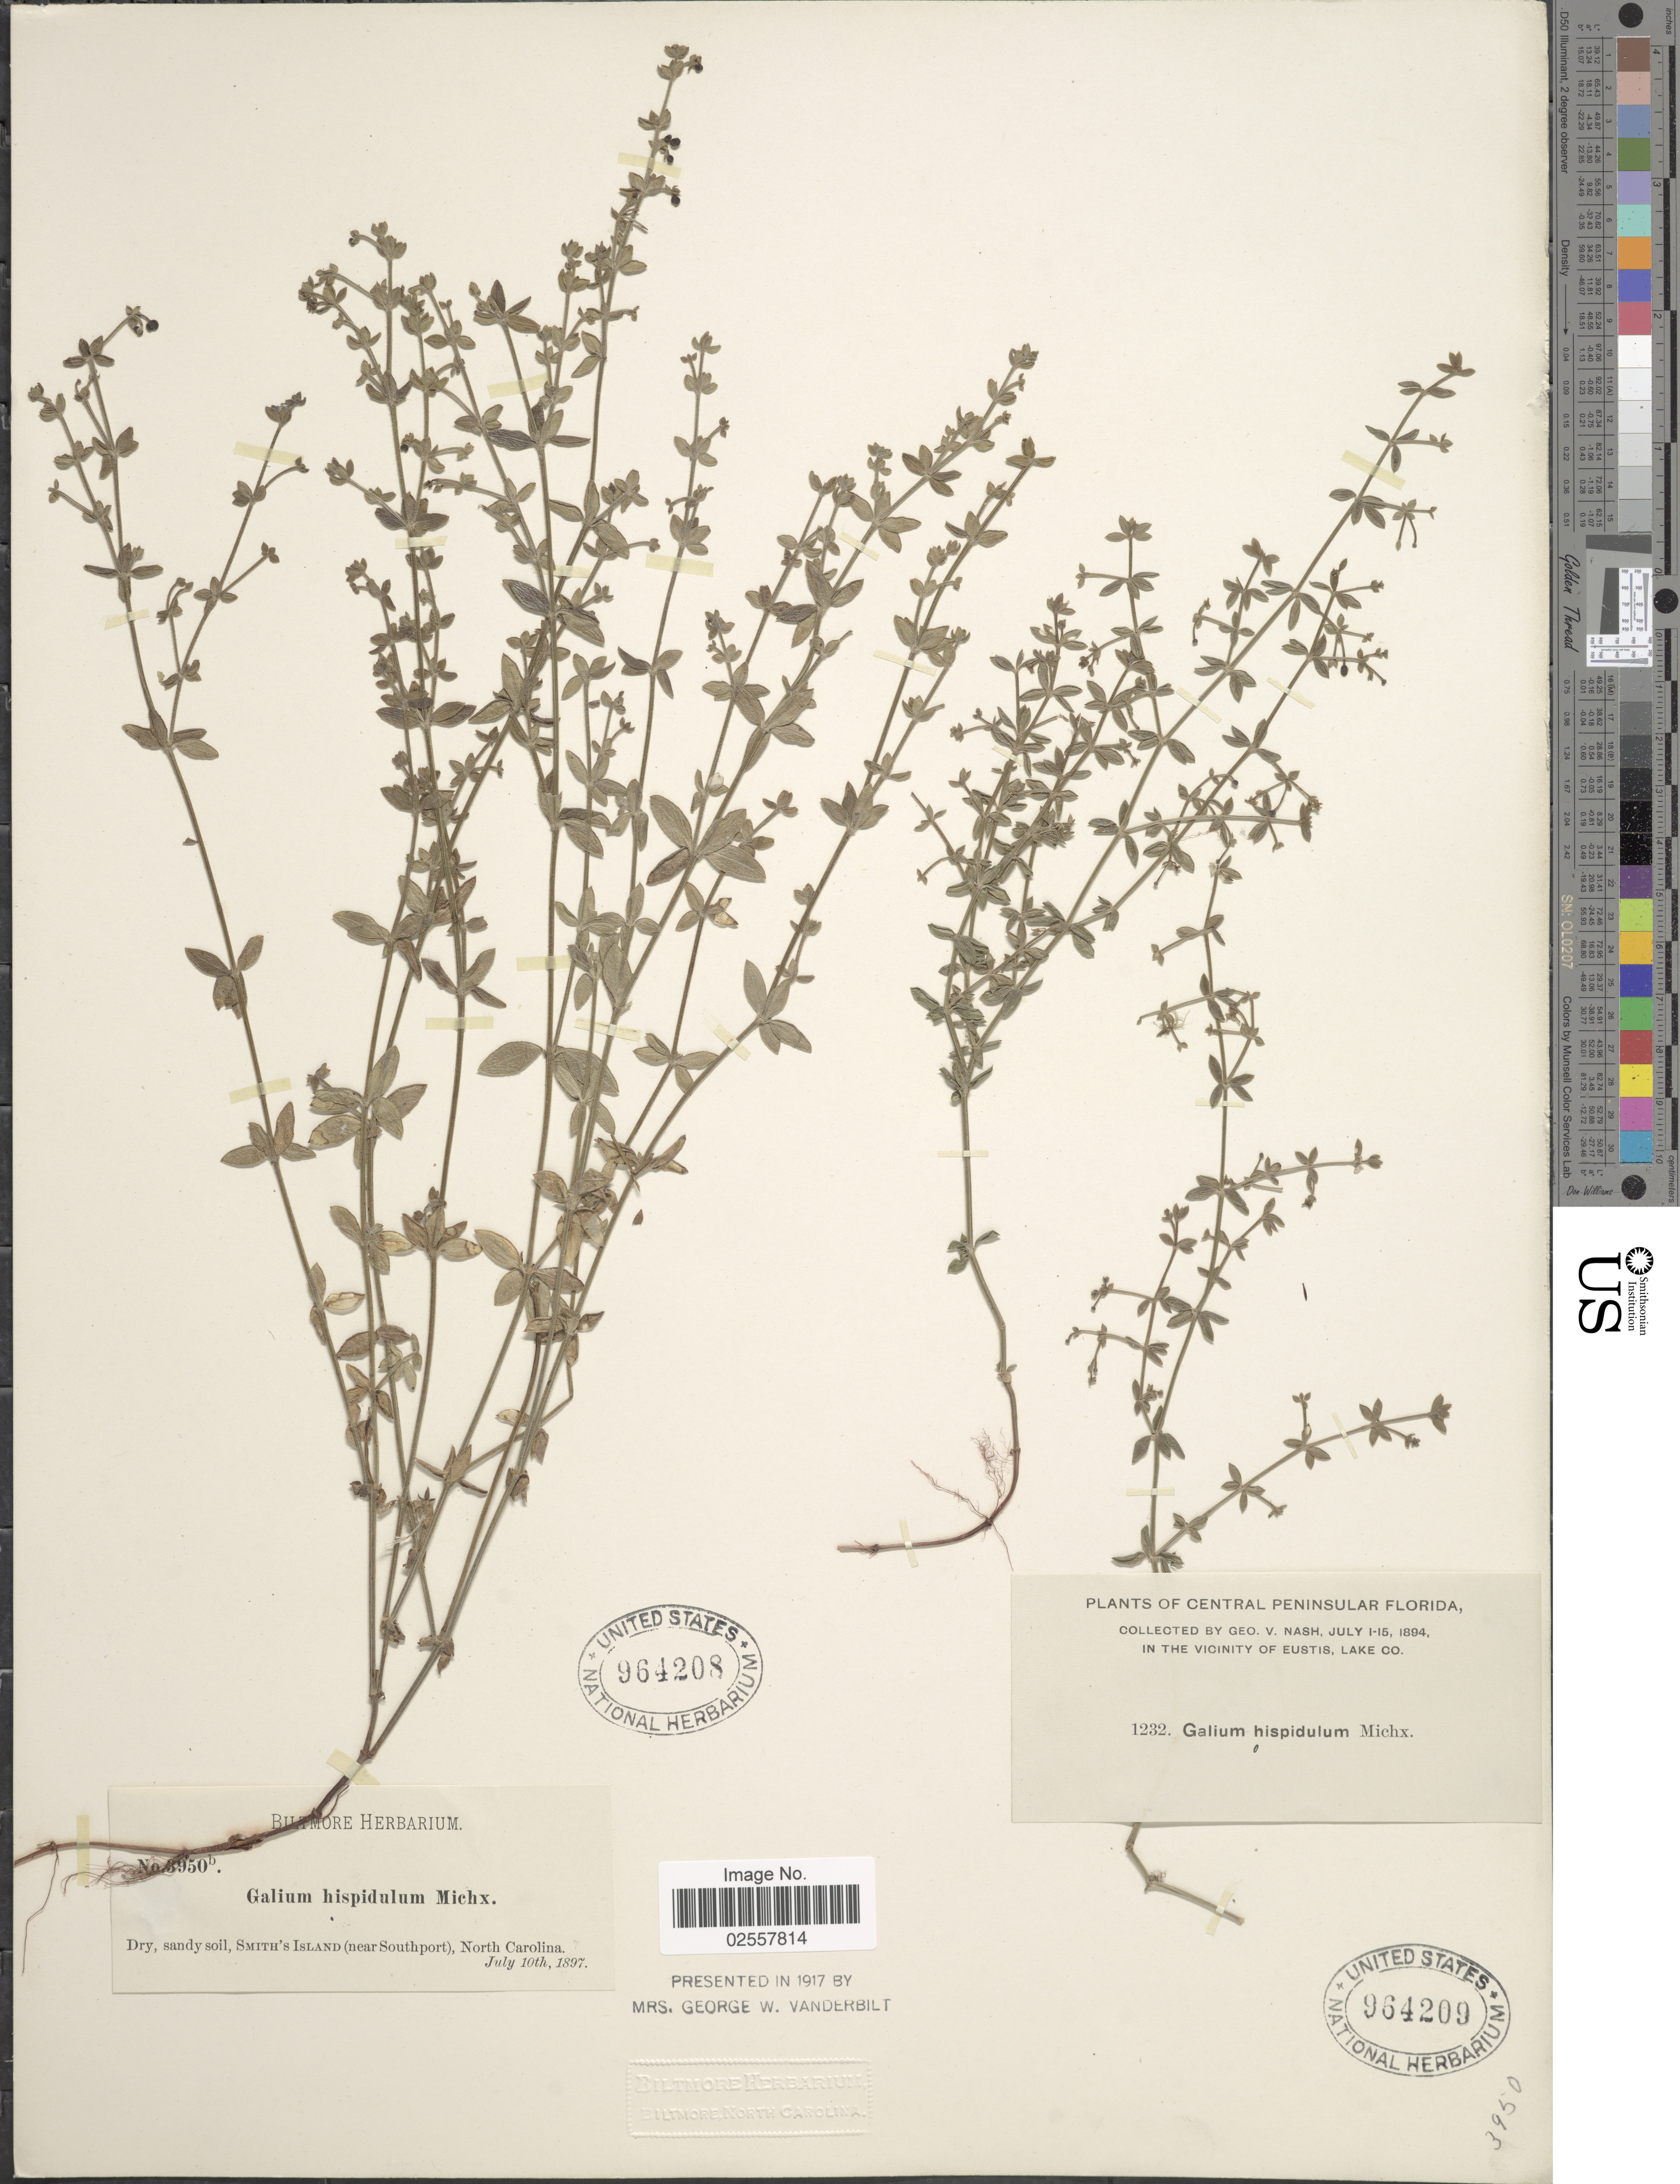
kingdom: Plantae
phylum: Tracheophyta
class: Magnoliopsida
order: Gentianales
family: Rubiaceae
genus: Galium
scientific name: Galium hispidulum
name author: Michx.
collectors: G. V. Nash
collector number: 1232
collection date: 1894-07-01/1894-07-15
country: United States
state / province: Florida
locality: Centrel Peninsular. In vicinity of Eustis, Lake Co.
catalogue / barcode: US 964209-2